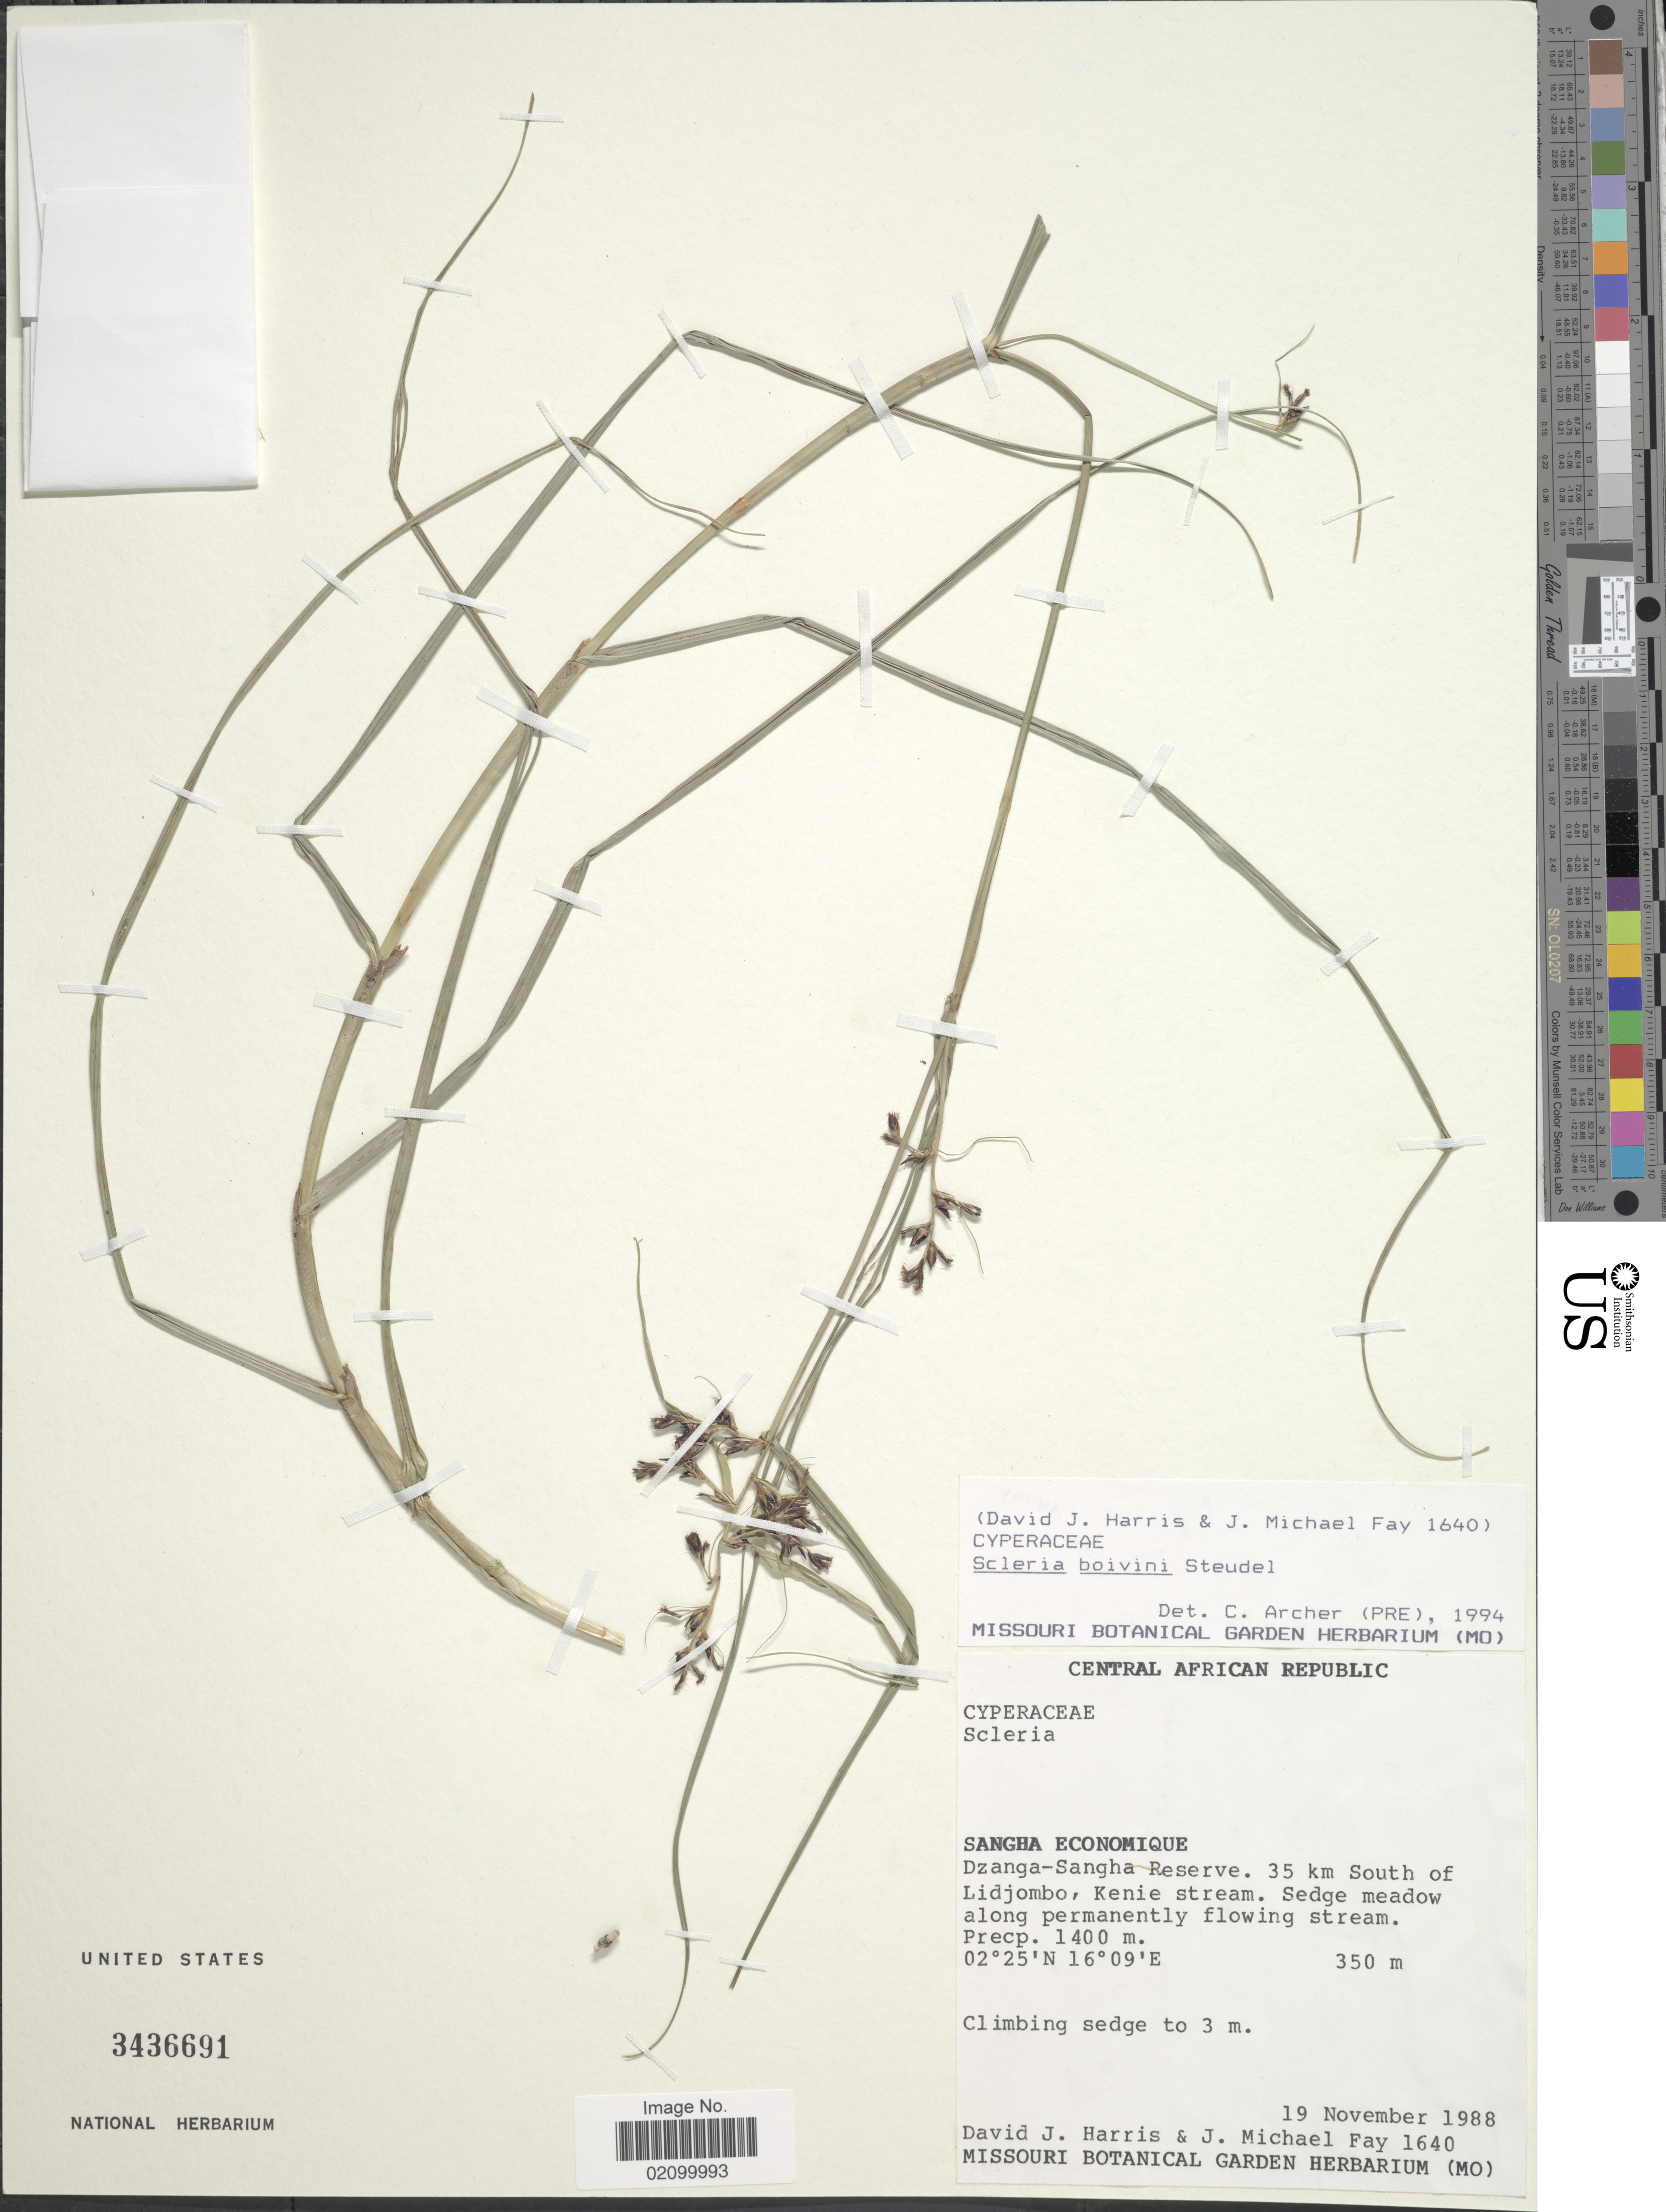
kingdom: Plantae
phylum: Tracheophyta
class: Liliopsida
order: Poales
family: Cyperaceae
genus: Scleria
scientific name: Scleria boivinii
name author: Steud.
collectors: D. J. Harris & J. M. Fay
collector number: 1640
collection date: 1988-11-19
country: Central African Republic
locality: Sangha Economique. Dzanga- Sangha Reserve. 35 km South of Lidjombo, Kenie stream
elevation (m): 350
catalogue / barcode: US 3436691